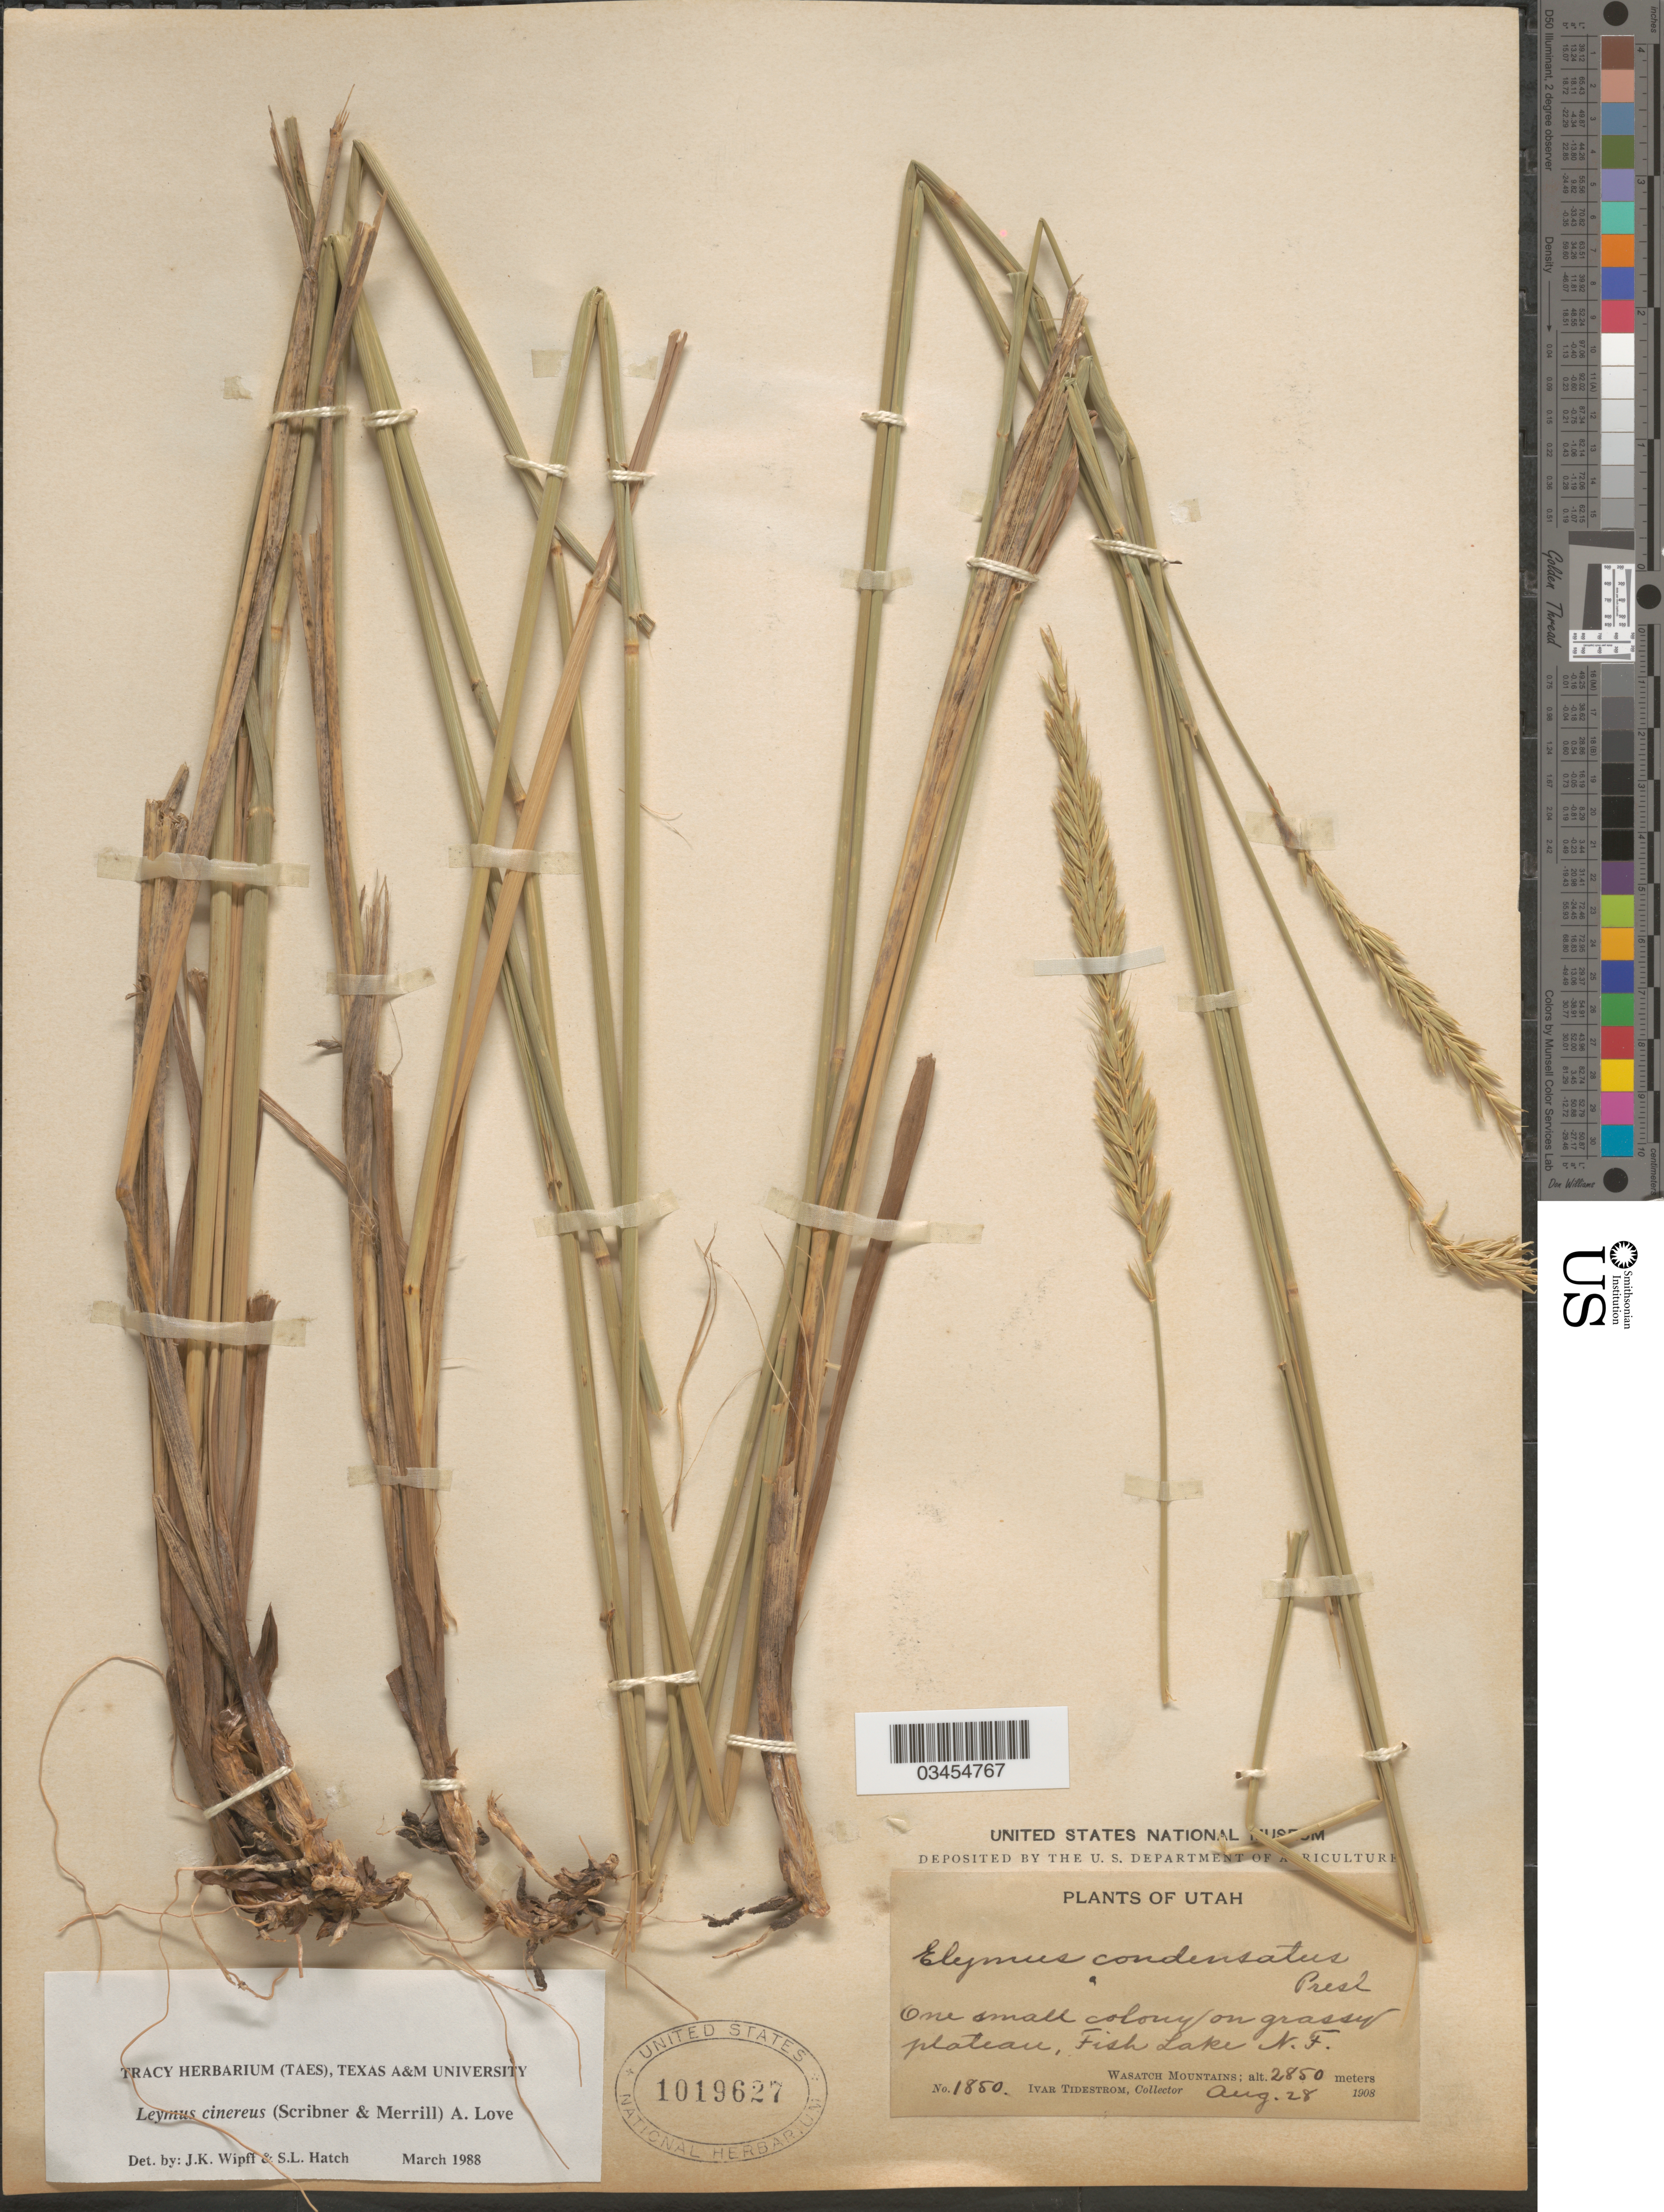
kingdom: Plantae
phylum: Tracheophyta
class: Liliopsida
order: Poales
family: Poaceae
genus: Leymus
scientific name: Leymus cinereus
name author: (Scribn. & Merr.) Á. Löve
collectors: I. F. Tidestrom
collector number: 1850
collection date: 1908-08-28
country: United States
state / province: Utah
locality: One small colony on grassy plateau, Fish Lake N.F. Wasatch Mountains.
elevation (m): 2850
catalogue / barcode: US 1019627